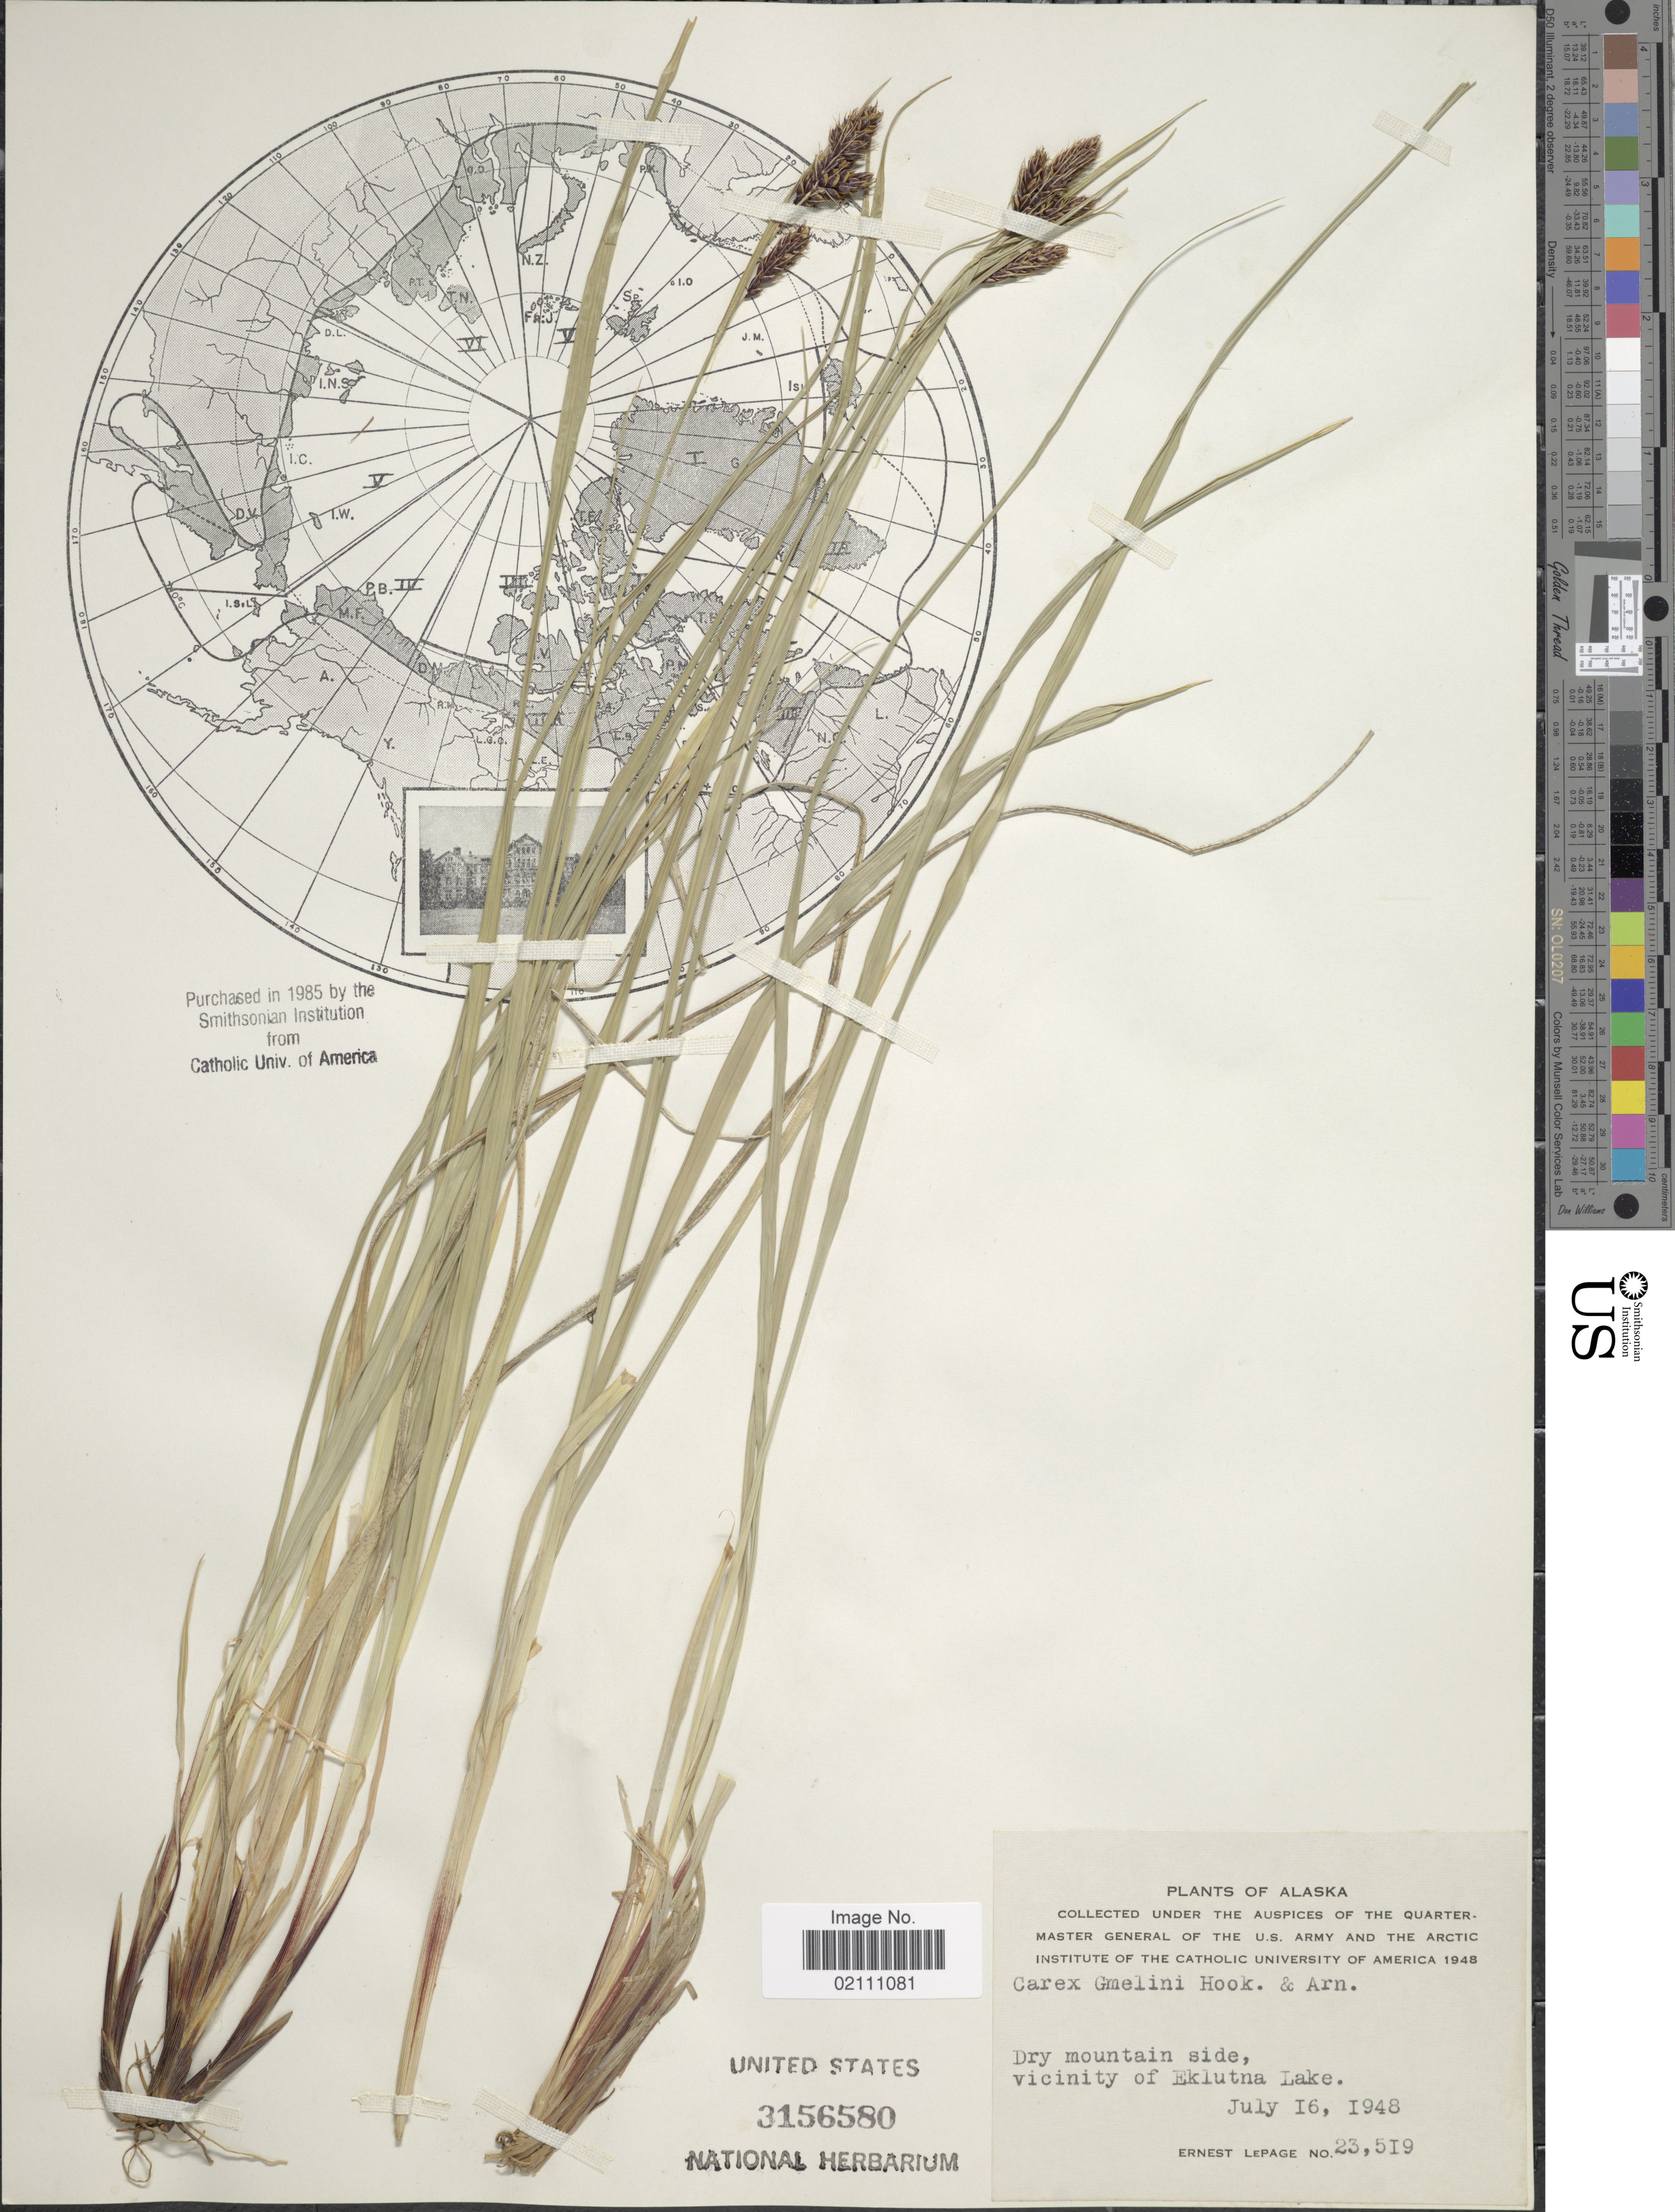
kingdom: Plantae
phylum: Tracheophyta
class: Liliopsida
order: Poales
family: Cyperaceae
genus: Carex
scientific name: Carex gmelinii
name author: Hook. & Arn.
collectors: E. Lepage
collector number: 23519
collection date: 1948-07-16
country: United States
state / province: Alaska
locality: Dry mountain side, vicinity of Eklutna Lake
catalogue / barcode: US 3156580